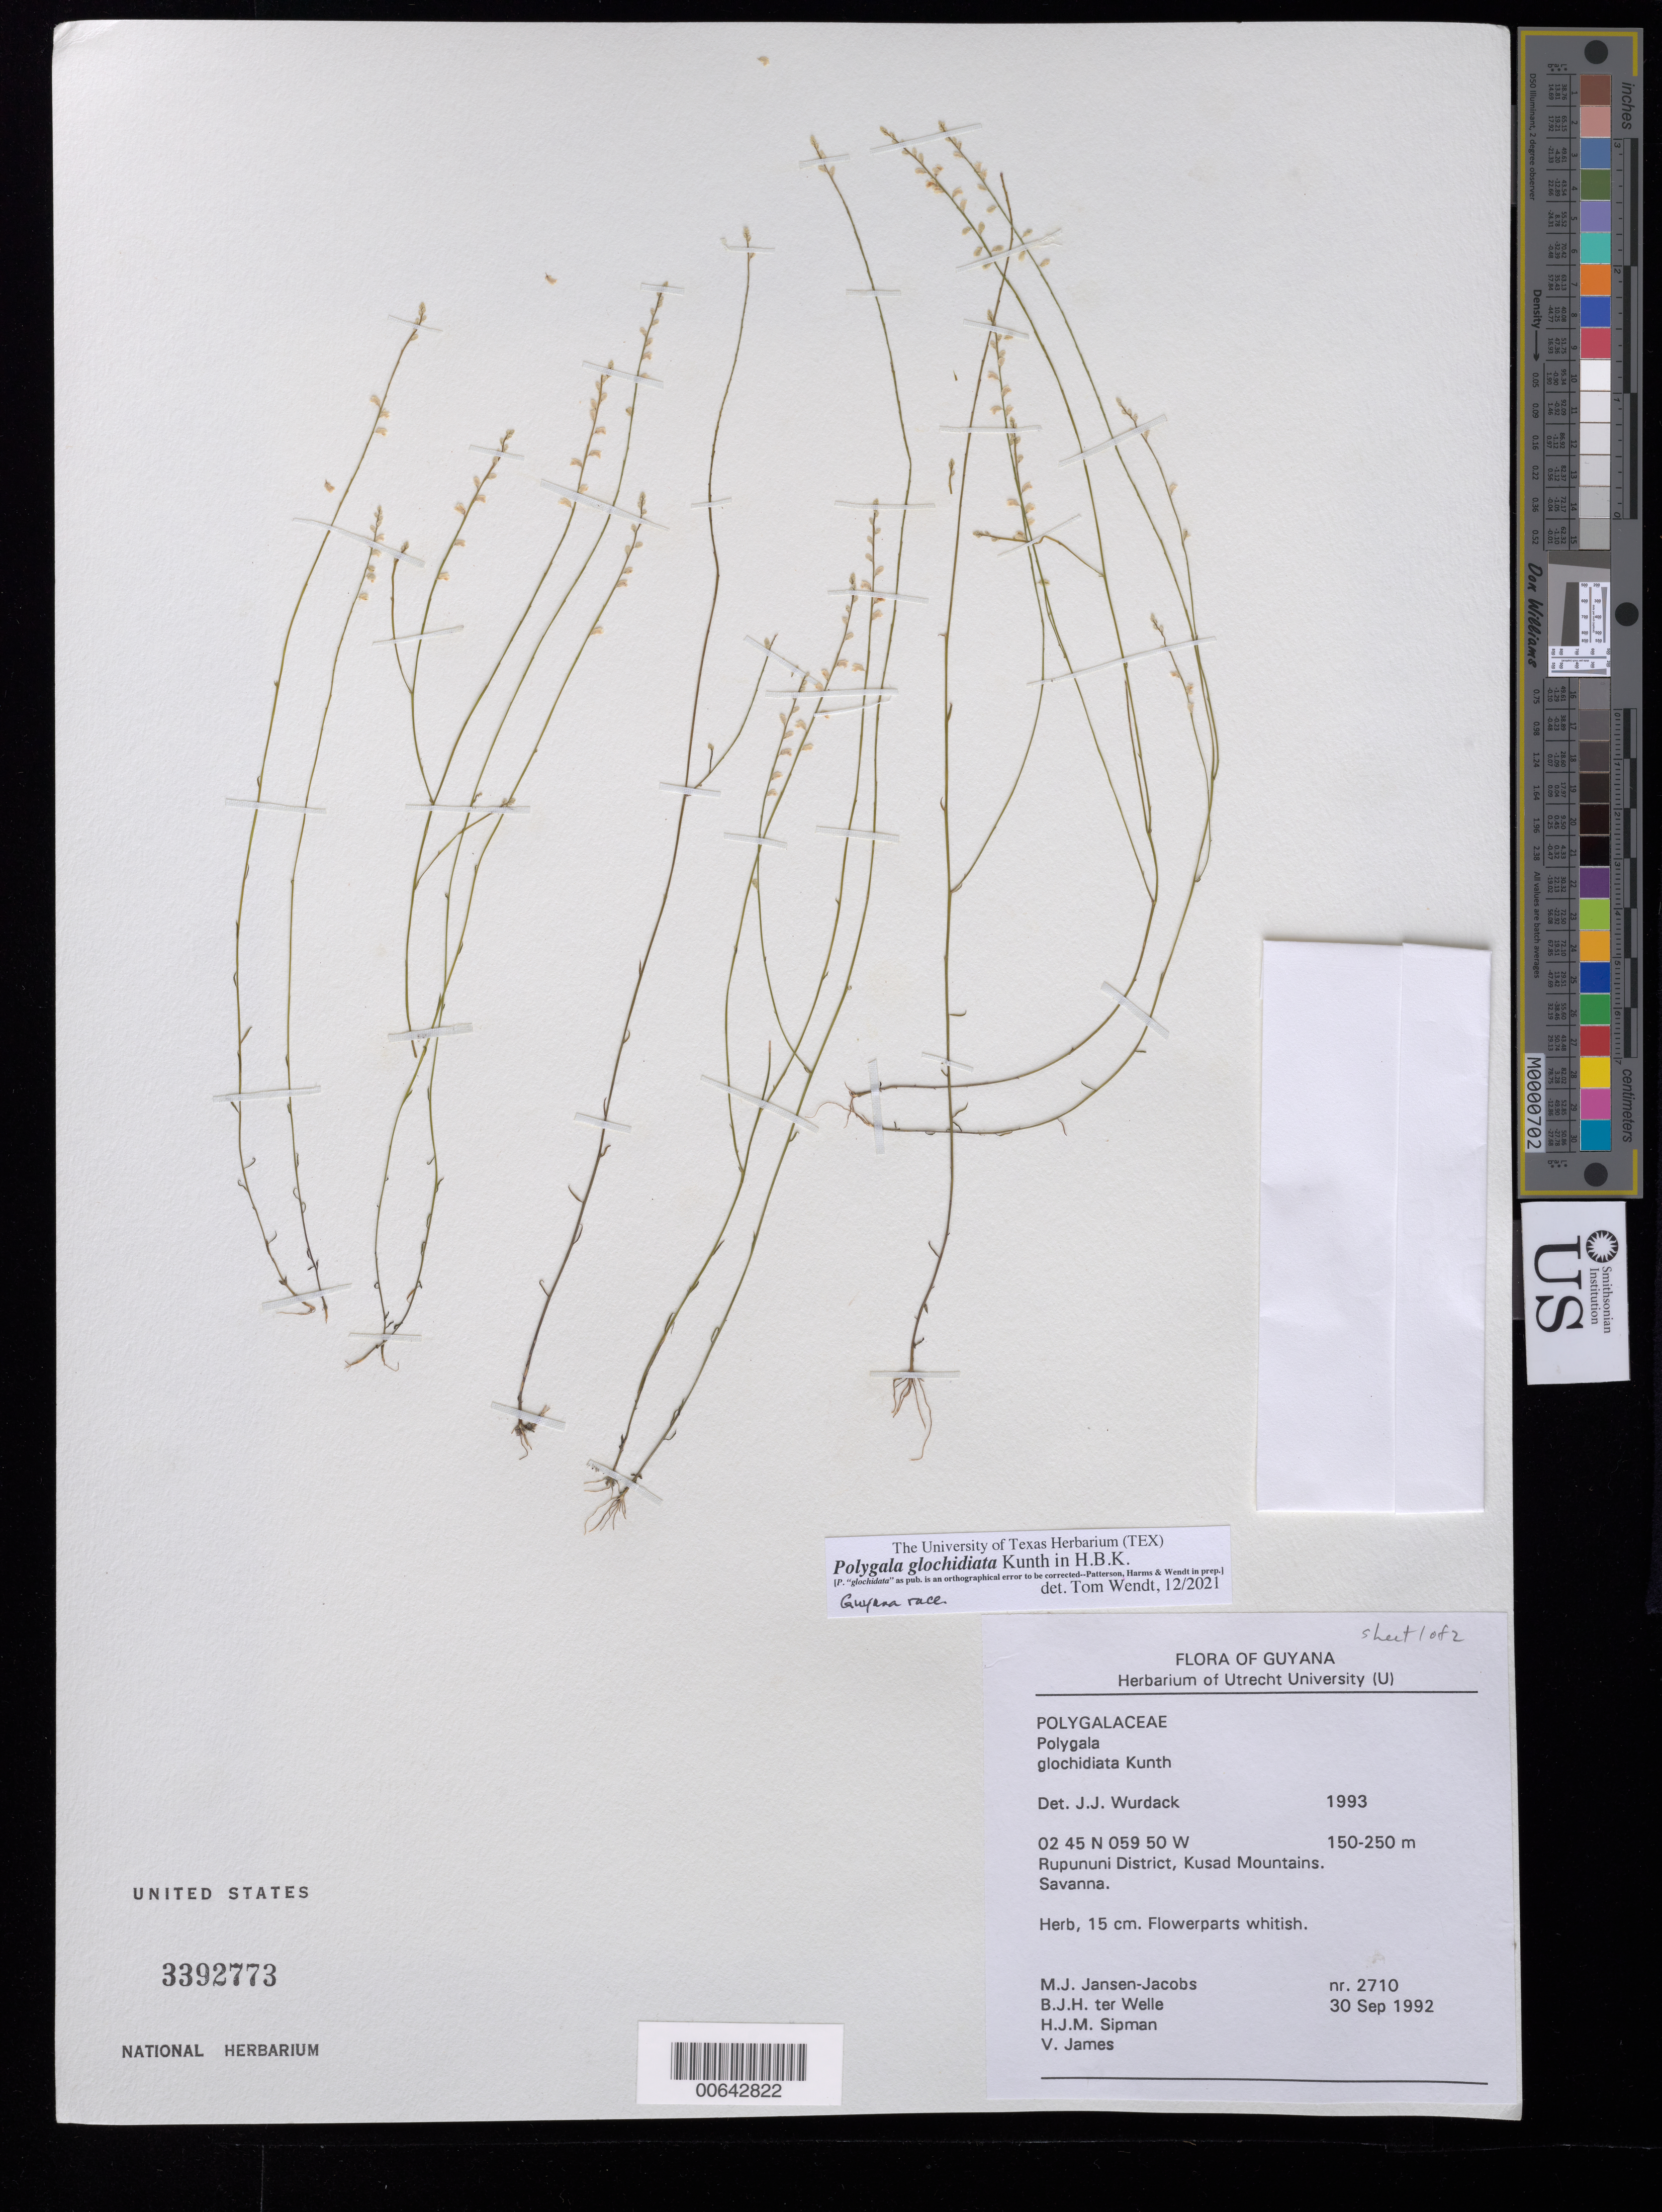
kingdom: Plantae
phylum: Tracheophyta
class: Magnoliopsida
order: Fabales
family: Polygalaceae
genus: Polygala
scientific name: Polygala glochidiata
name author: Kunth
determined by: Wendt, Thomas L.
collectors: M. J. Jansen-Jacobs, B. Welle, H. J. M. Sipman & V. James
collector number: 2710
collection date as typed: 30-Sep-92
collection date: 1992-09-30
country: Guyana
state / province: U. Takutu-U. Essequibo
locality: Kusad Mountains, Rupununi District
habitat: Savanna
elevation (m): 150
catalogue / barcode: US 3392773